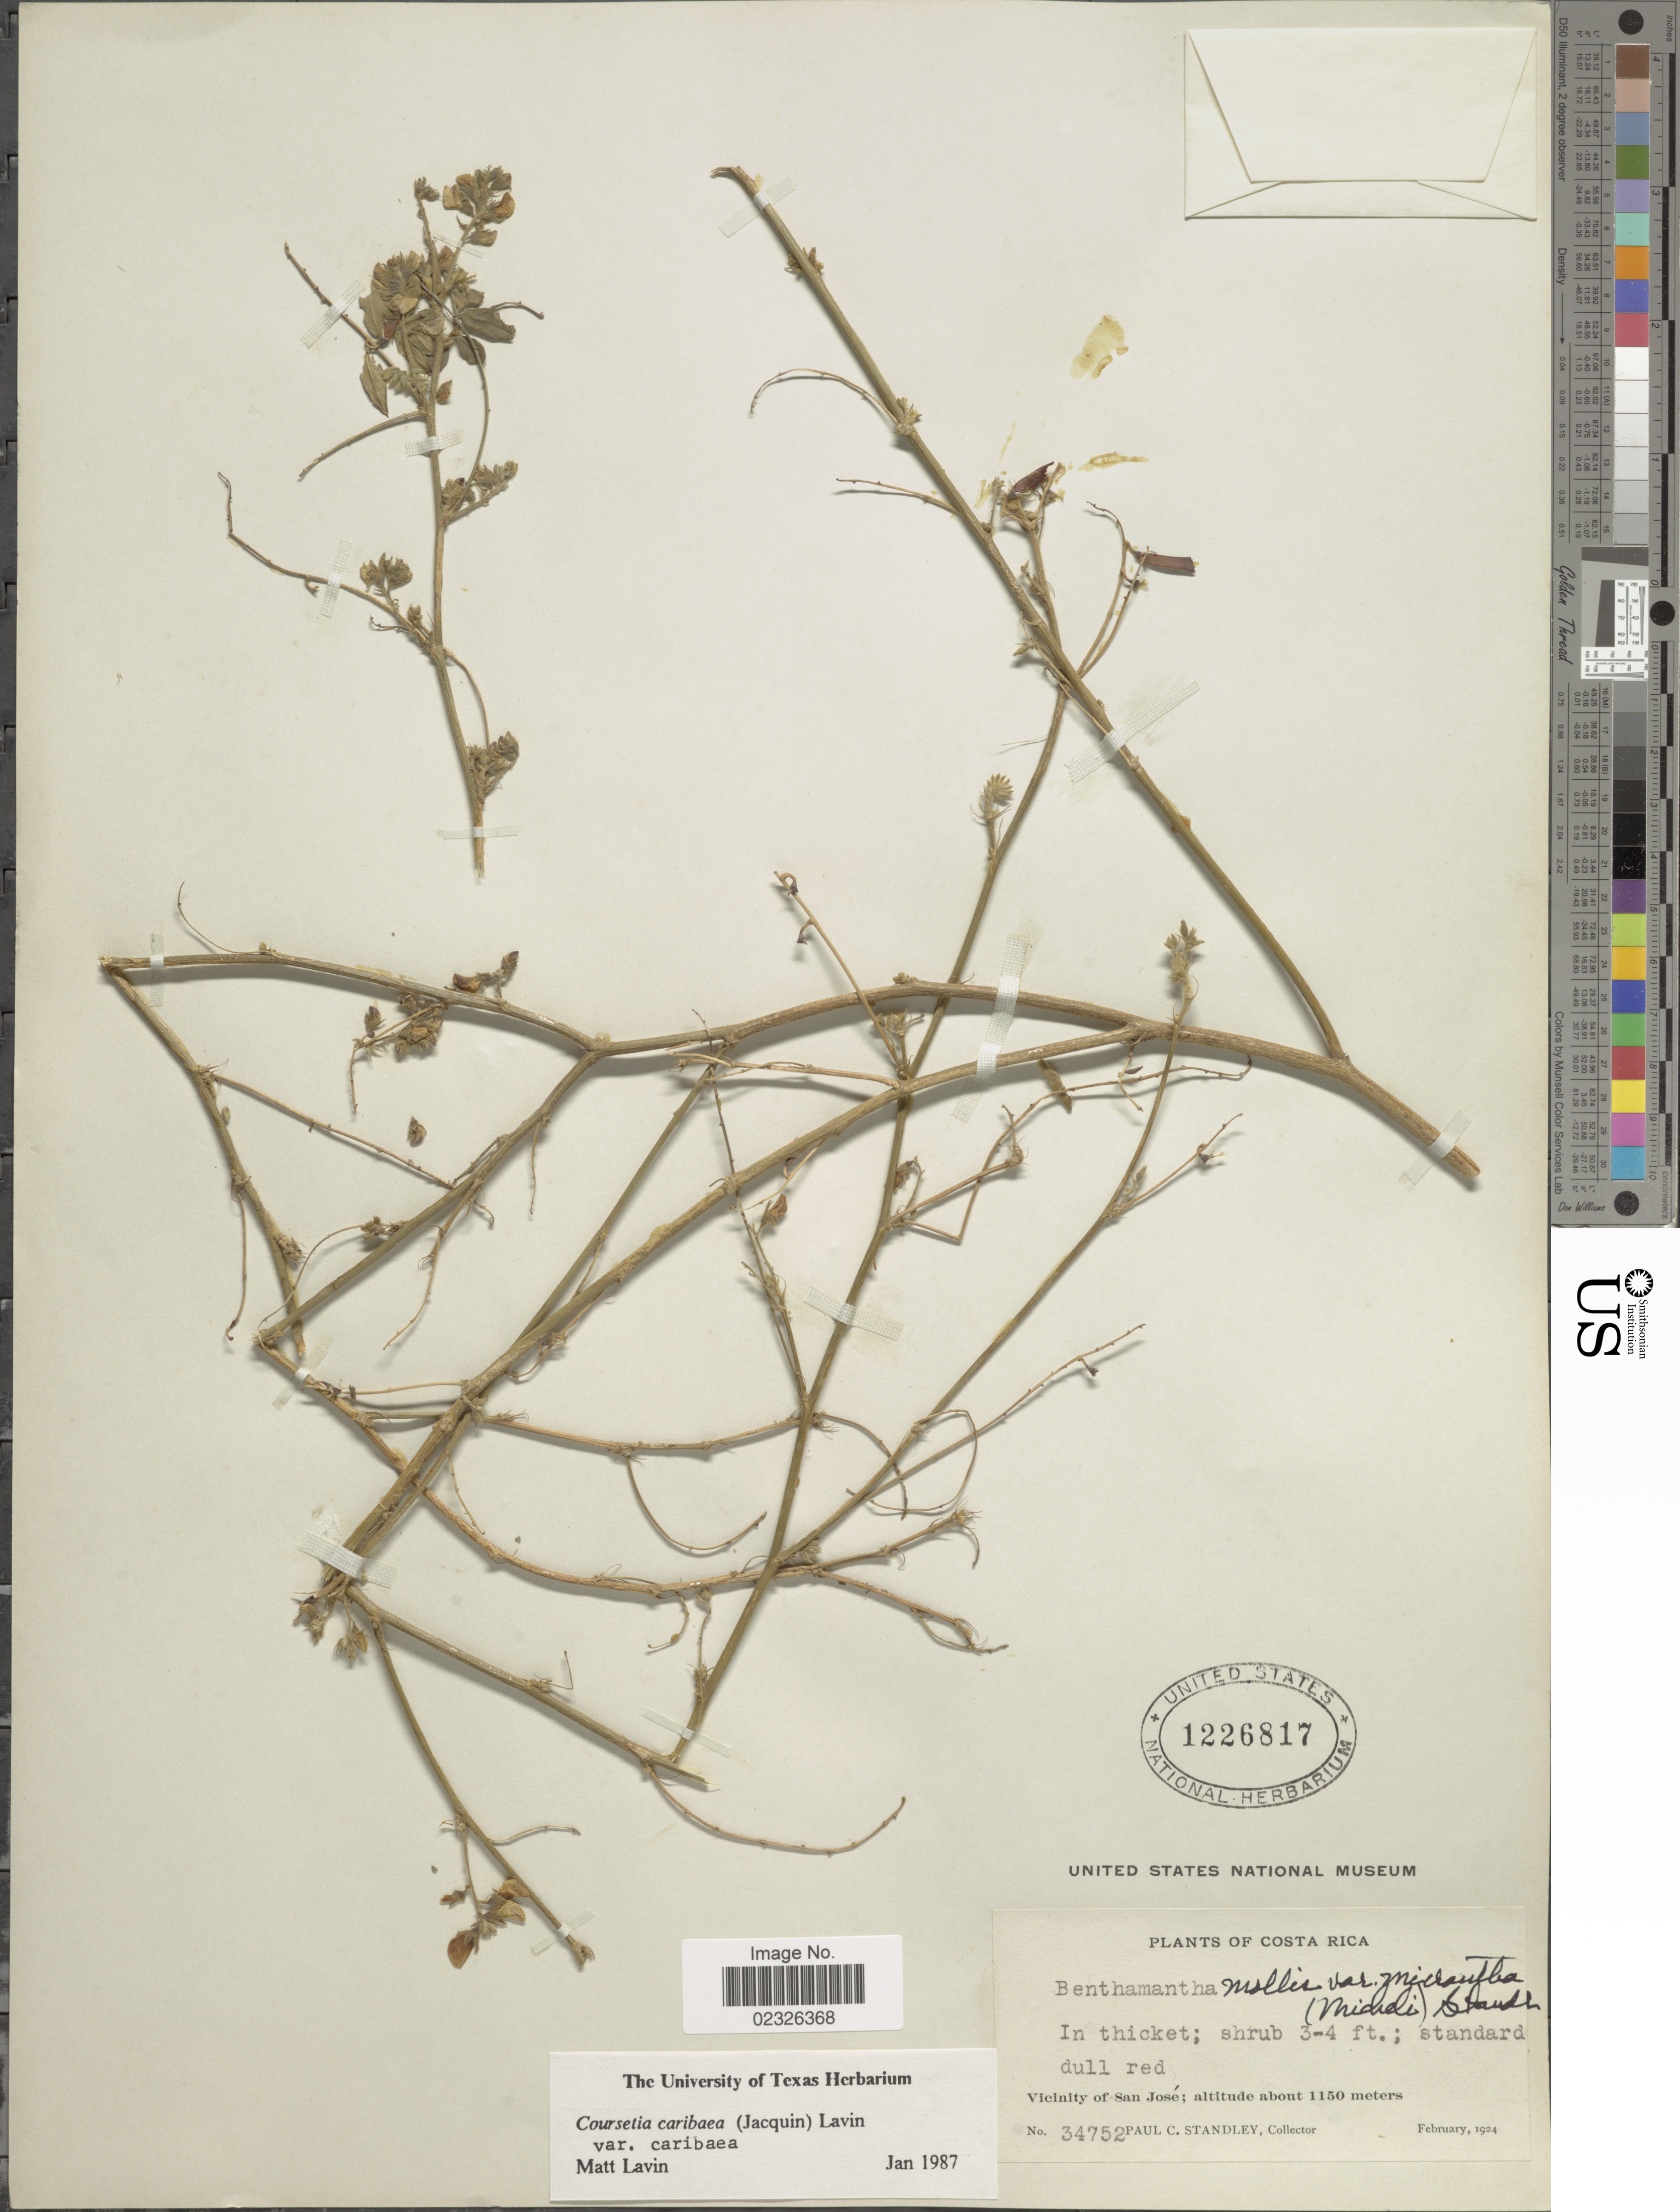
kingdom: Plantae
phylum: Tracheophyta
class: Magnoliopsida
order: Fabales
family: Fabaceae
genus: Coursetia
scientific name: Coursetia caribaea var. caribaea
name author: (Jacq.) Lavin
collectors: P. C. Standley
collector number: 34752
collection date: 1924-02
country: Costa Rica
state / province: San José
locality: Vicinity of San Jose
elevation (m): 1150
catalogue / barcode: US 1226817